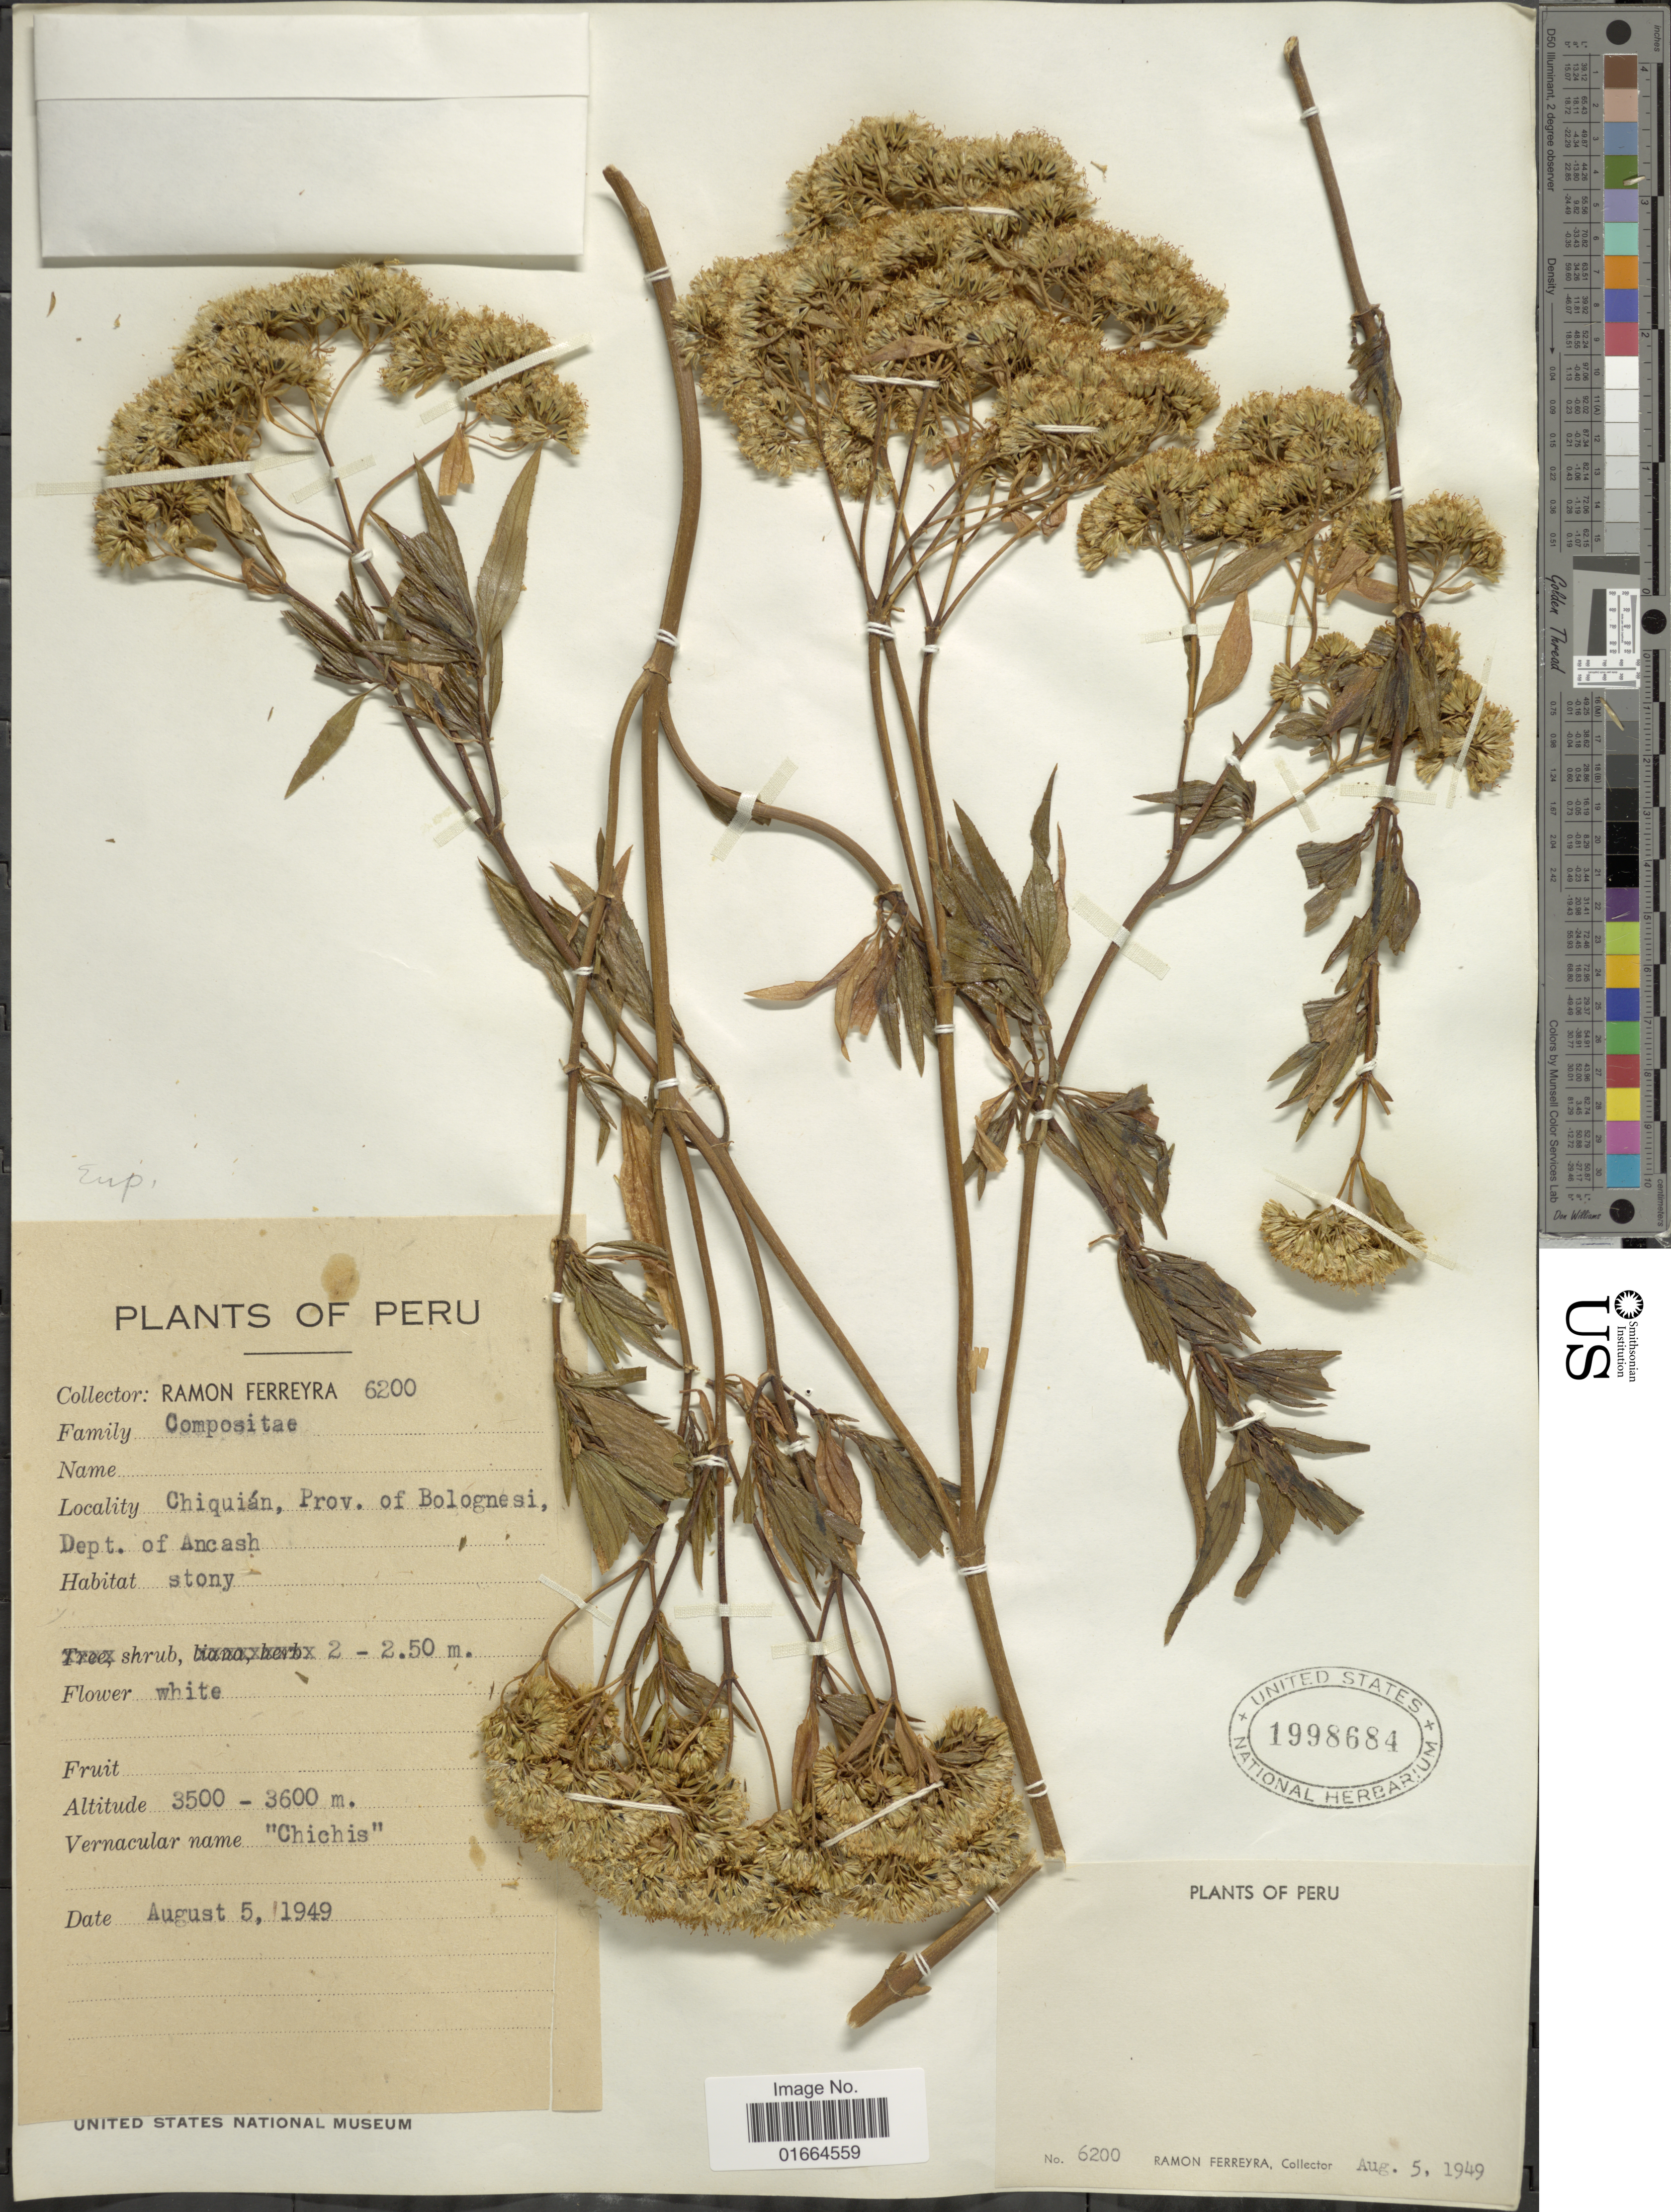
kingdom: Plantae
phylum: Tracheophyta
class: Magnoliopsida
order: Asterales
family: Asteraceae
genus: Ophryosporus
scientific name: Ophryosporus chilca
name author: (Kunth) Hieron.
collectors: R. A. Ferreyra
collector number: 6200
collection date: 1949-08-05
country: Peru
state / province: Ancash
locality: Chiquian, Prov. of Bolognesi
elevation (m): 3500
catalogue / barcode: US 1998684